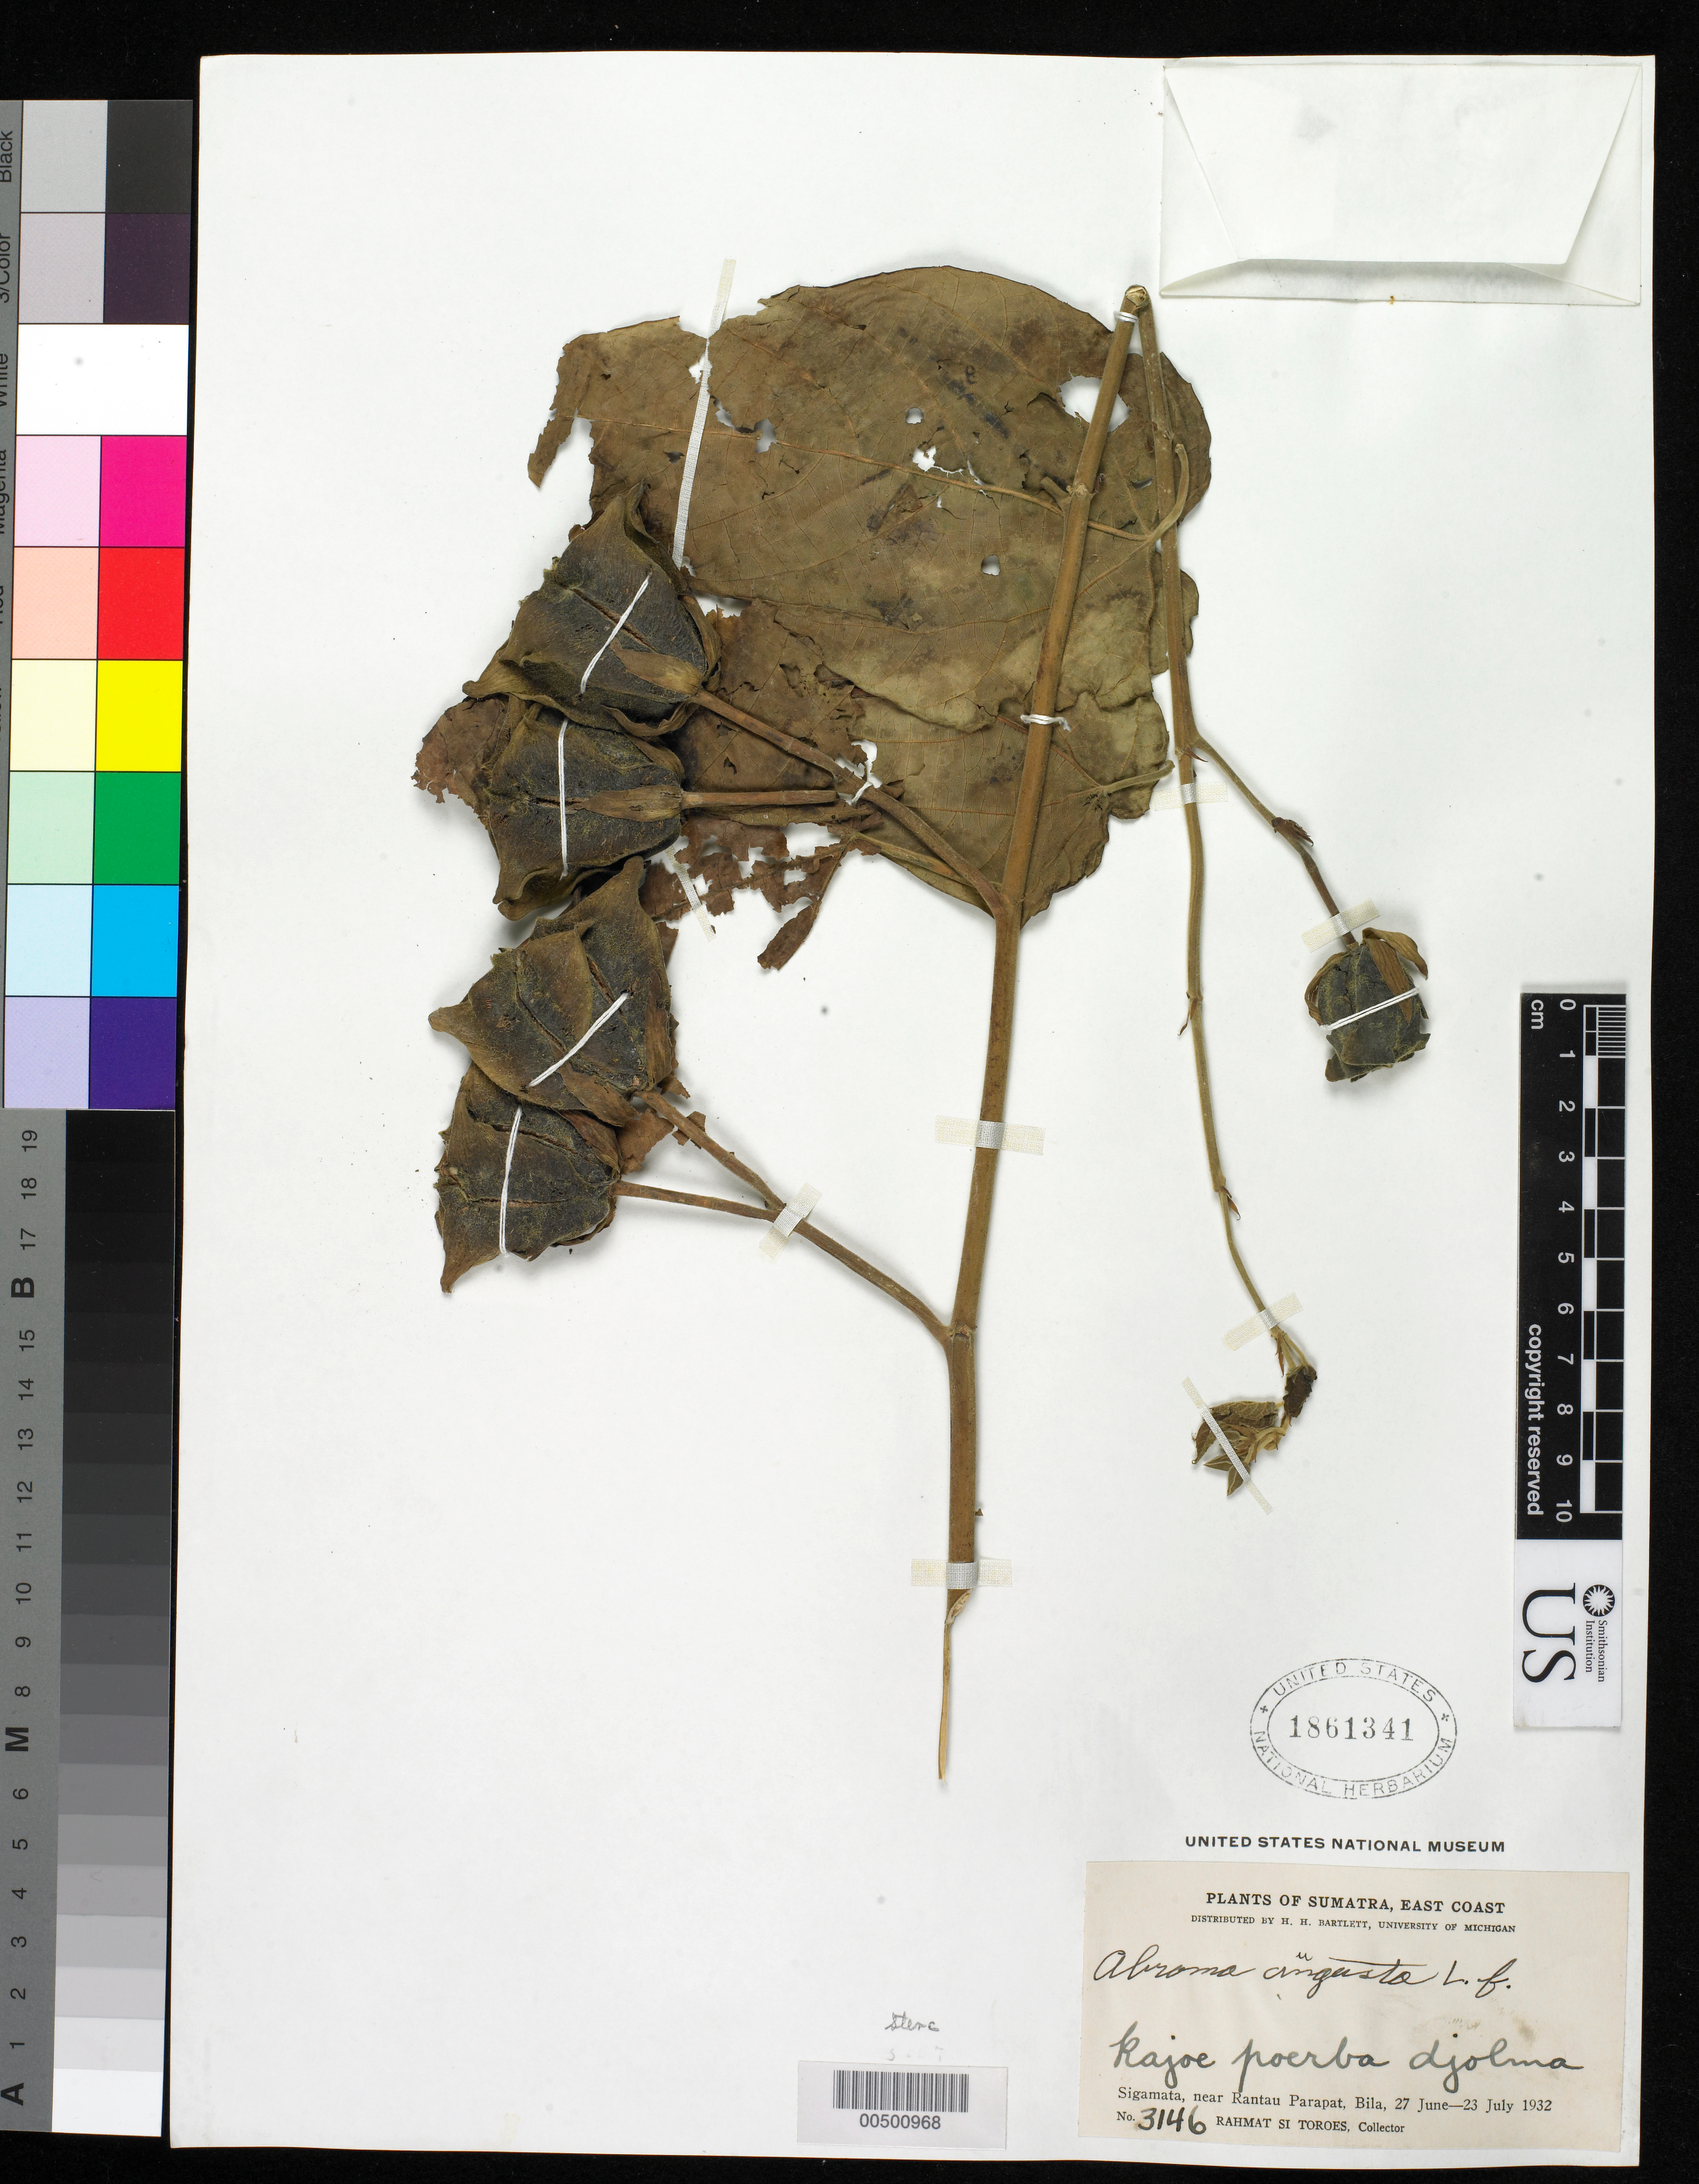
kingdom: Plantae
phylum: Tracheophyta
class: Magnoliopsida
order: Malvales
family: Malvaceae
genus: Abroma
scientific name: Abroma augusta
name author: (L.) L. f.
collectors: Rahmat Si Boeea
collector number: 3146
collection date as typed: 27 Jun 1932 to 23 Jul 1932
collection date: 1932-06-27/1932-07-23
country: Indonesia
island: Sumatra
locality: Sigamata, near Rantau parapat, Bila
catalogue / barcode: US 1861341